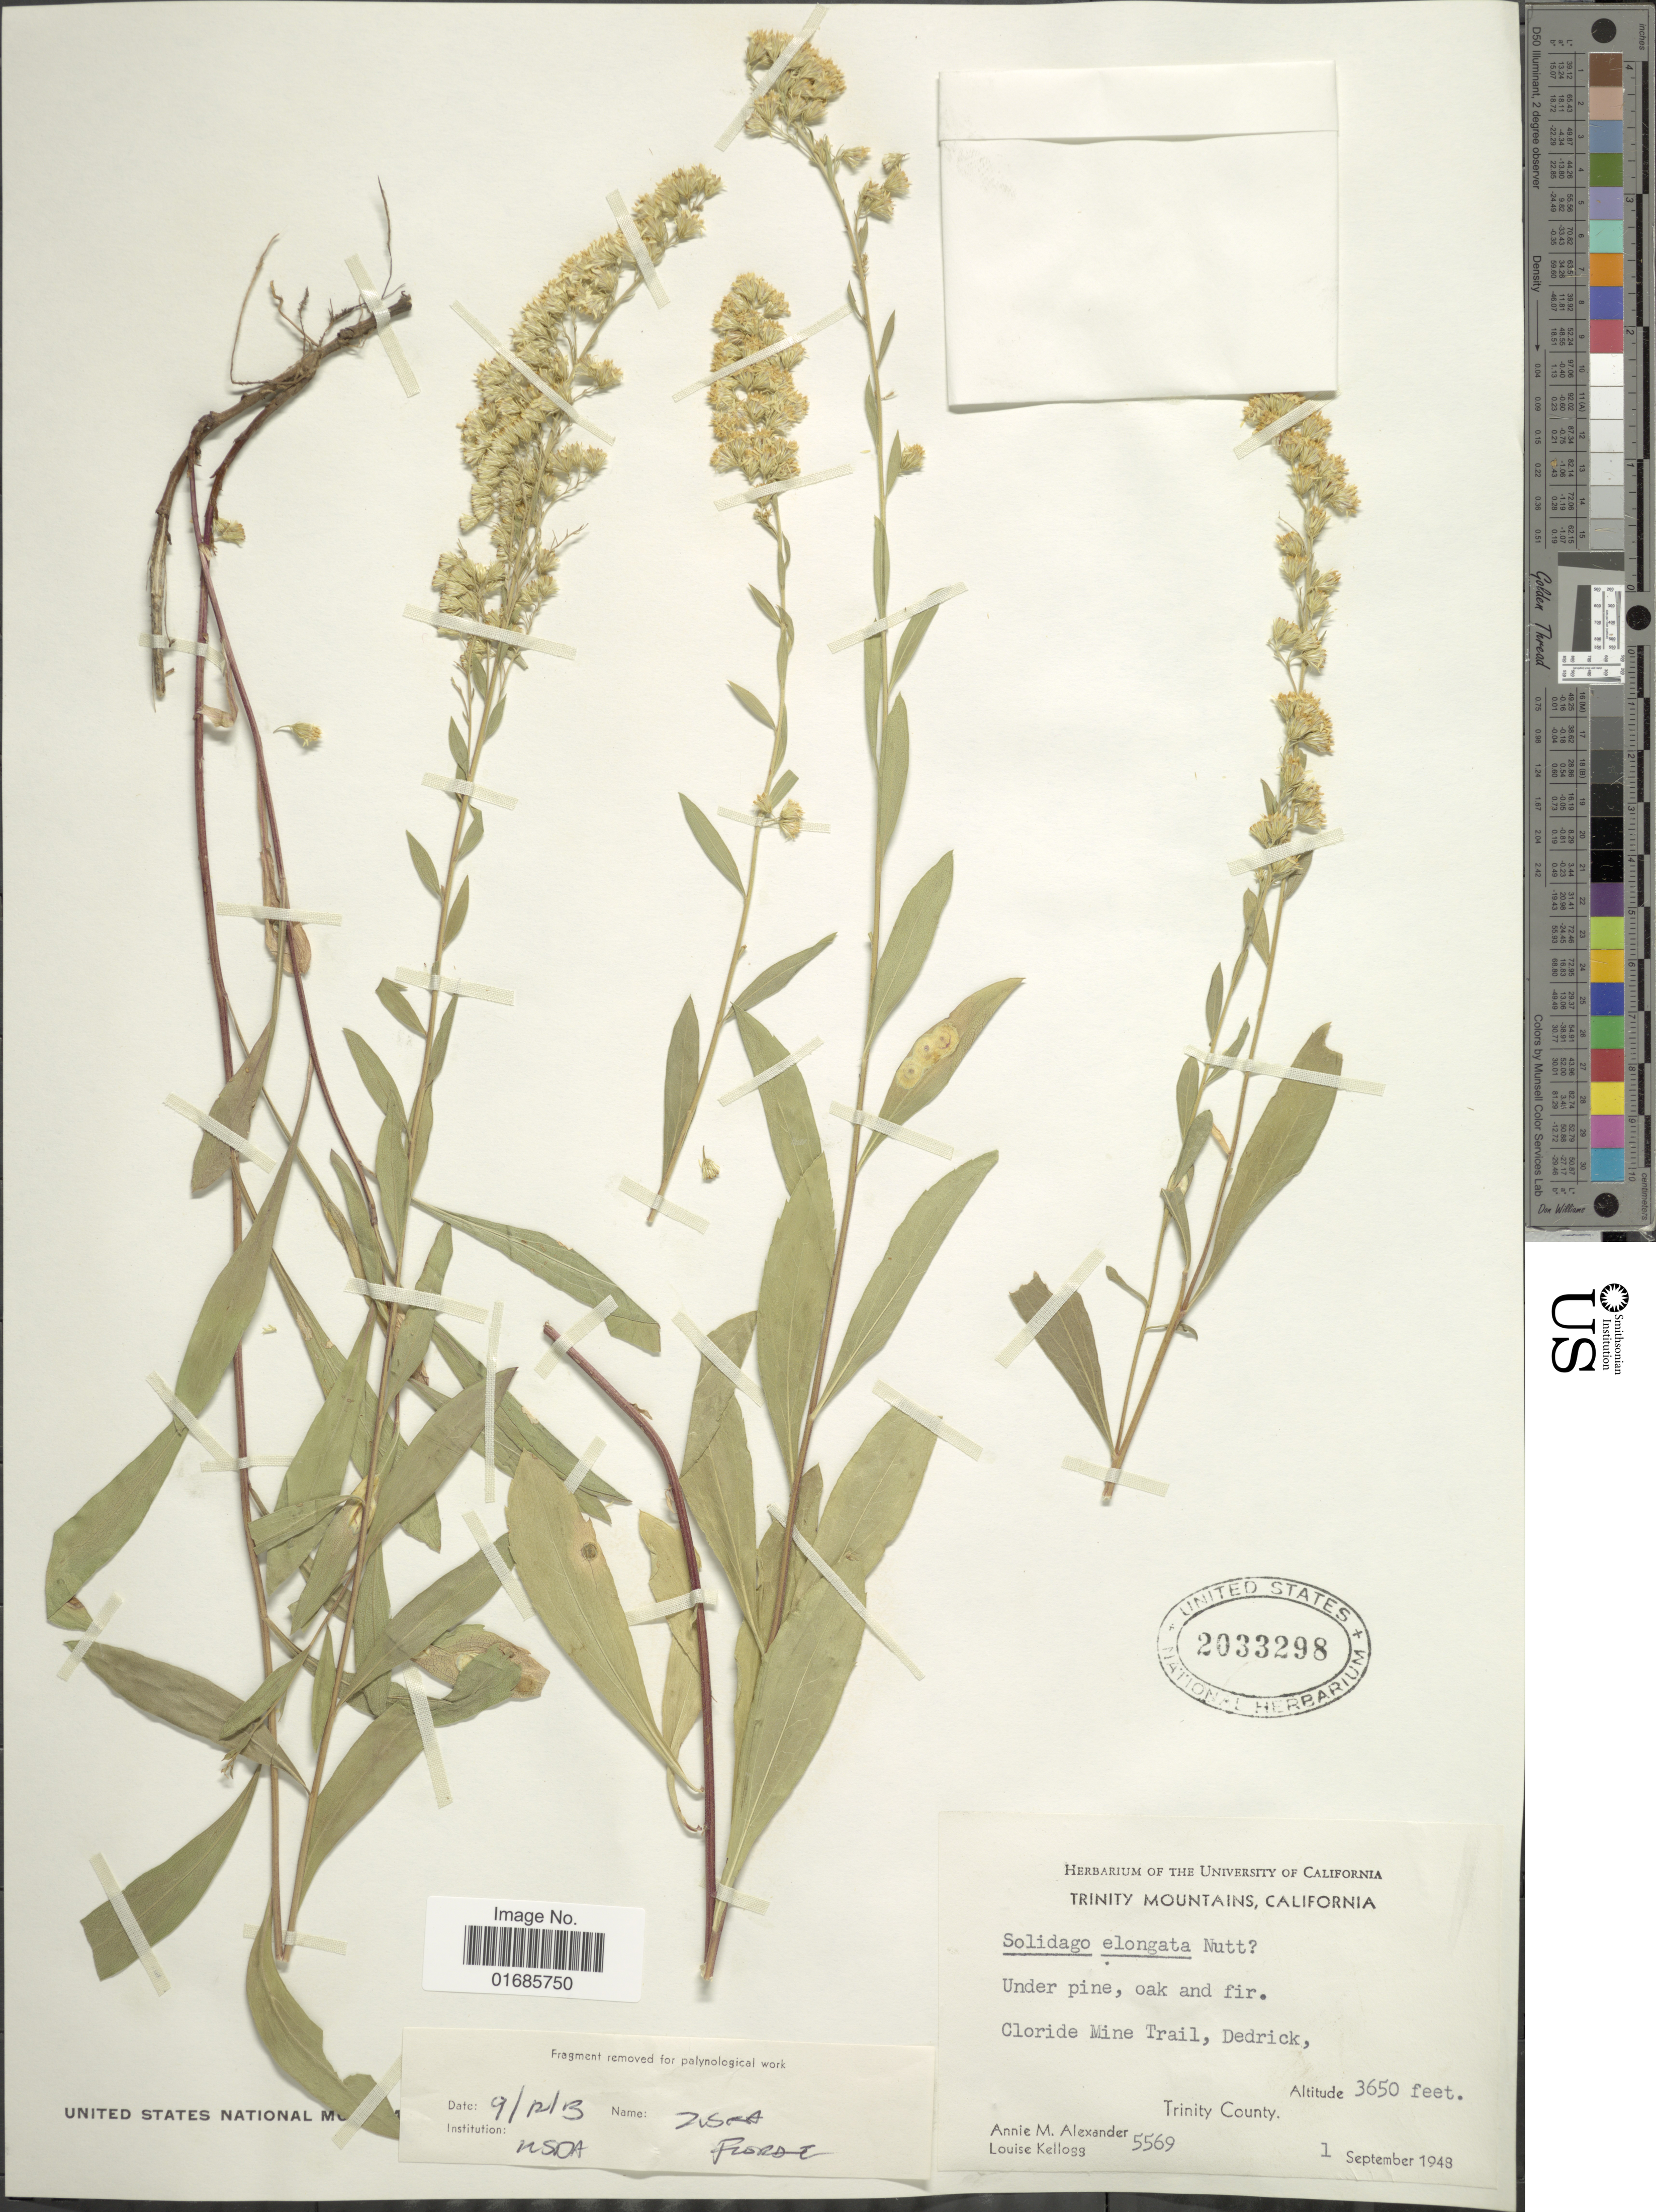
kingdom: Plantae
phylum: Tracheophyta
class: Magnoliopsida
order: Asterales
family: Asteraceae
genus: Solidago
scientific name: Solidago canadensis var. salebrosa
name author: (Piper) M.E. Jones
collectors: A. M. Alexander & L. Kellogg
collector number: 5569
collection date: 1948-09-01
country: United States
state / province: California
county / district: Trinity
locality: Trinity Mountains, Cloride Mine Trail, Dedrick, Trinity County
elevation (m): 1113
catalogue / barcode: US 2033298